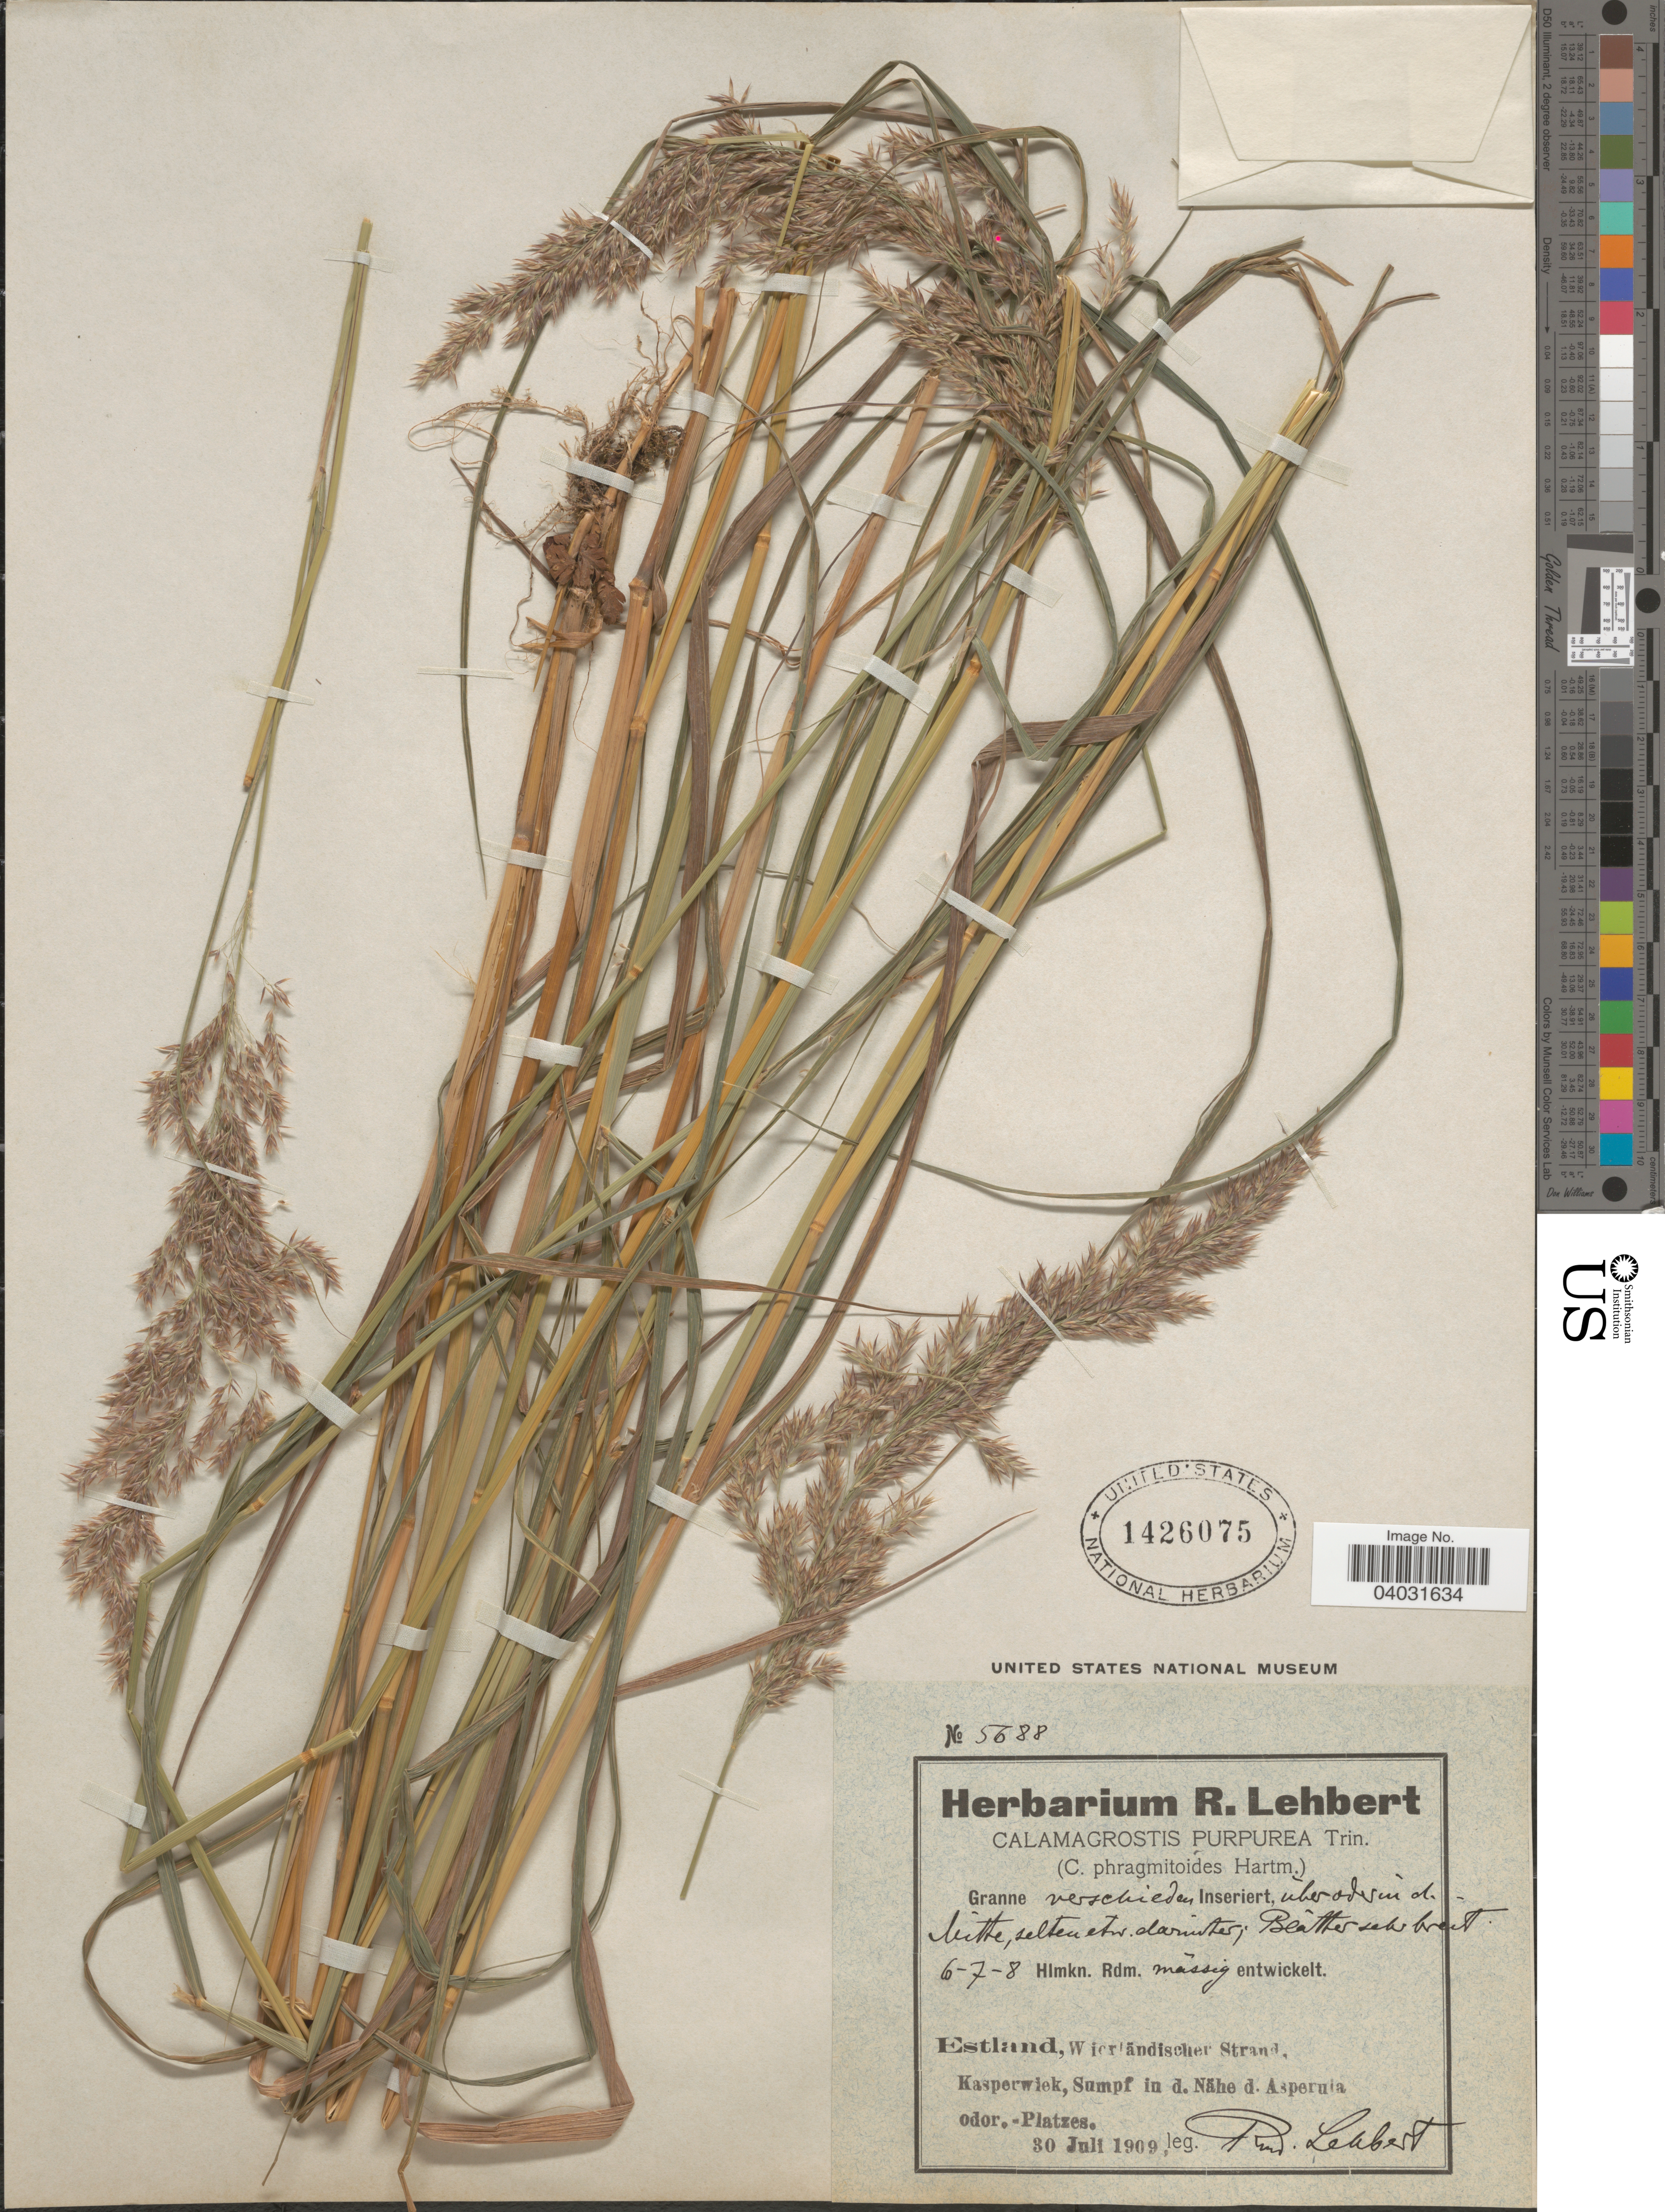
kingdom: Plantae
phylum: Tracheophyta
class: Liliopsida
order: Poales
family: Poaceae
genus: Calamagrostis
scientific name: Calamagrostis purpurea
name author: (Trin.) Trin.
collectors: R. Lehbert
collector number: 5688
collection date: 1909-07-30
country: Estonia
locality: Estland, Wierländischer Strand. Kasperwiek, Sumpf in d. Nähe d. Asperuia odor.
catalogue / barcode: US 1426075